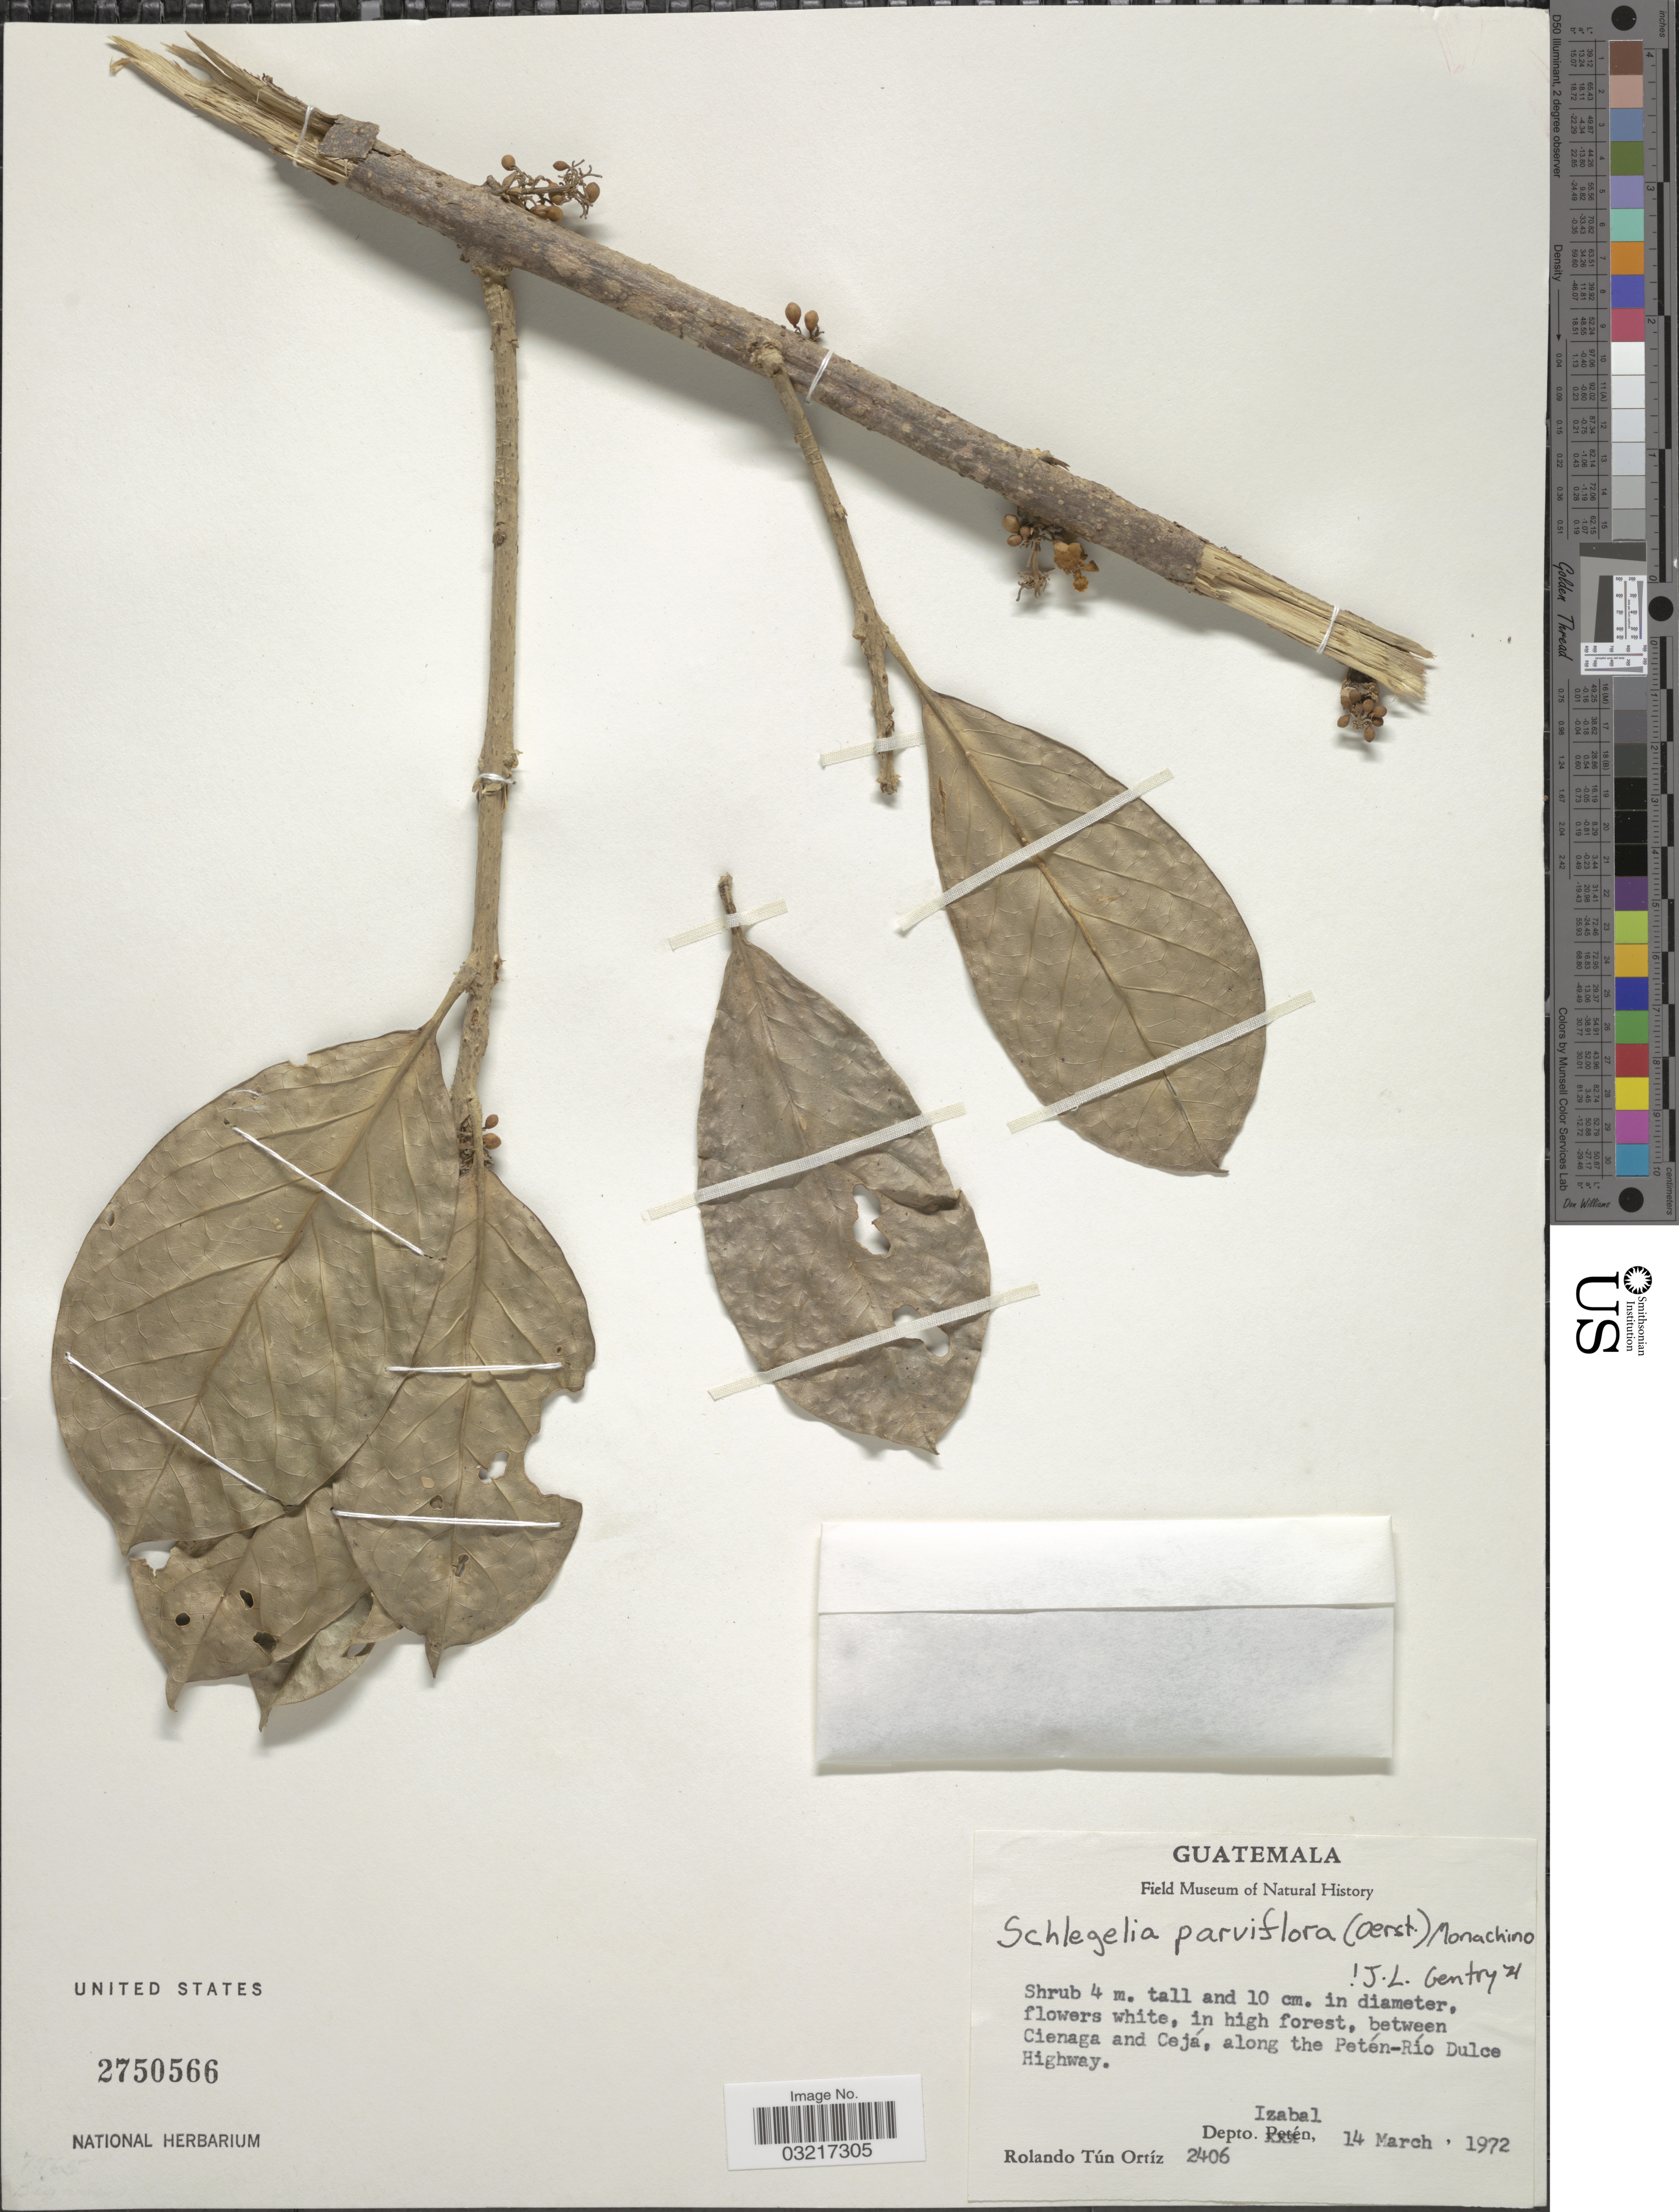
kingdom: Plantae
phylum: Tracheophyta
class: Magnoliopsida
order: Lamiales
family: Schlegeliaceae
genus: Schlegelia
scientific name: Schlegelia parviflora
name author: (Oerst.) Monach.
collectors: R. T. Ortíz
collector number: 2406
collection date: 1972-03-14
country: Guatemala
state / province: Izabal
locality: Between Cienaga and Cejá, along the Petén-Río Dulce Highway. Depto. Izabal.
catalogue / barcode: US 2750566